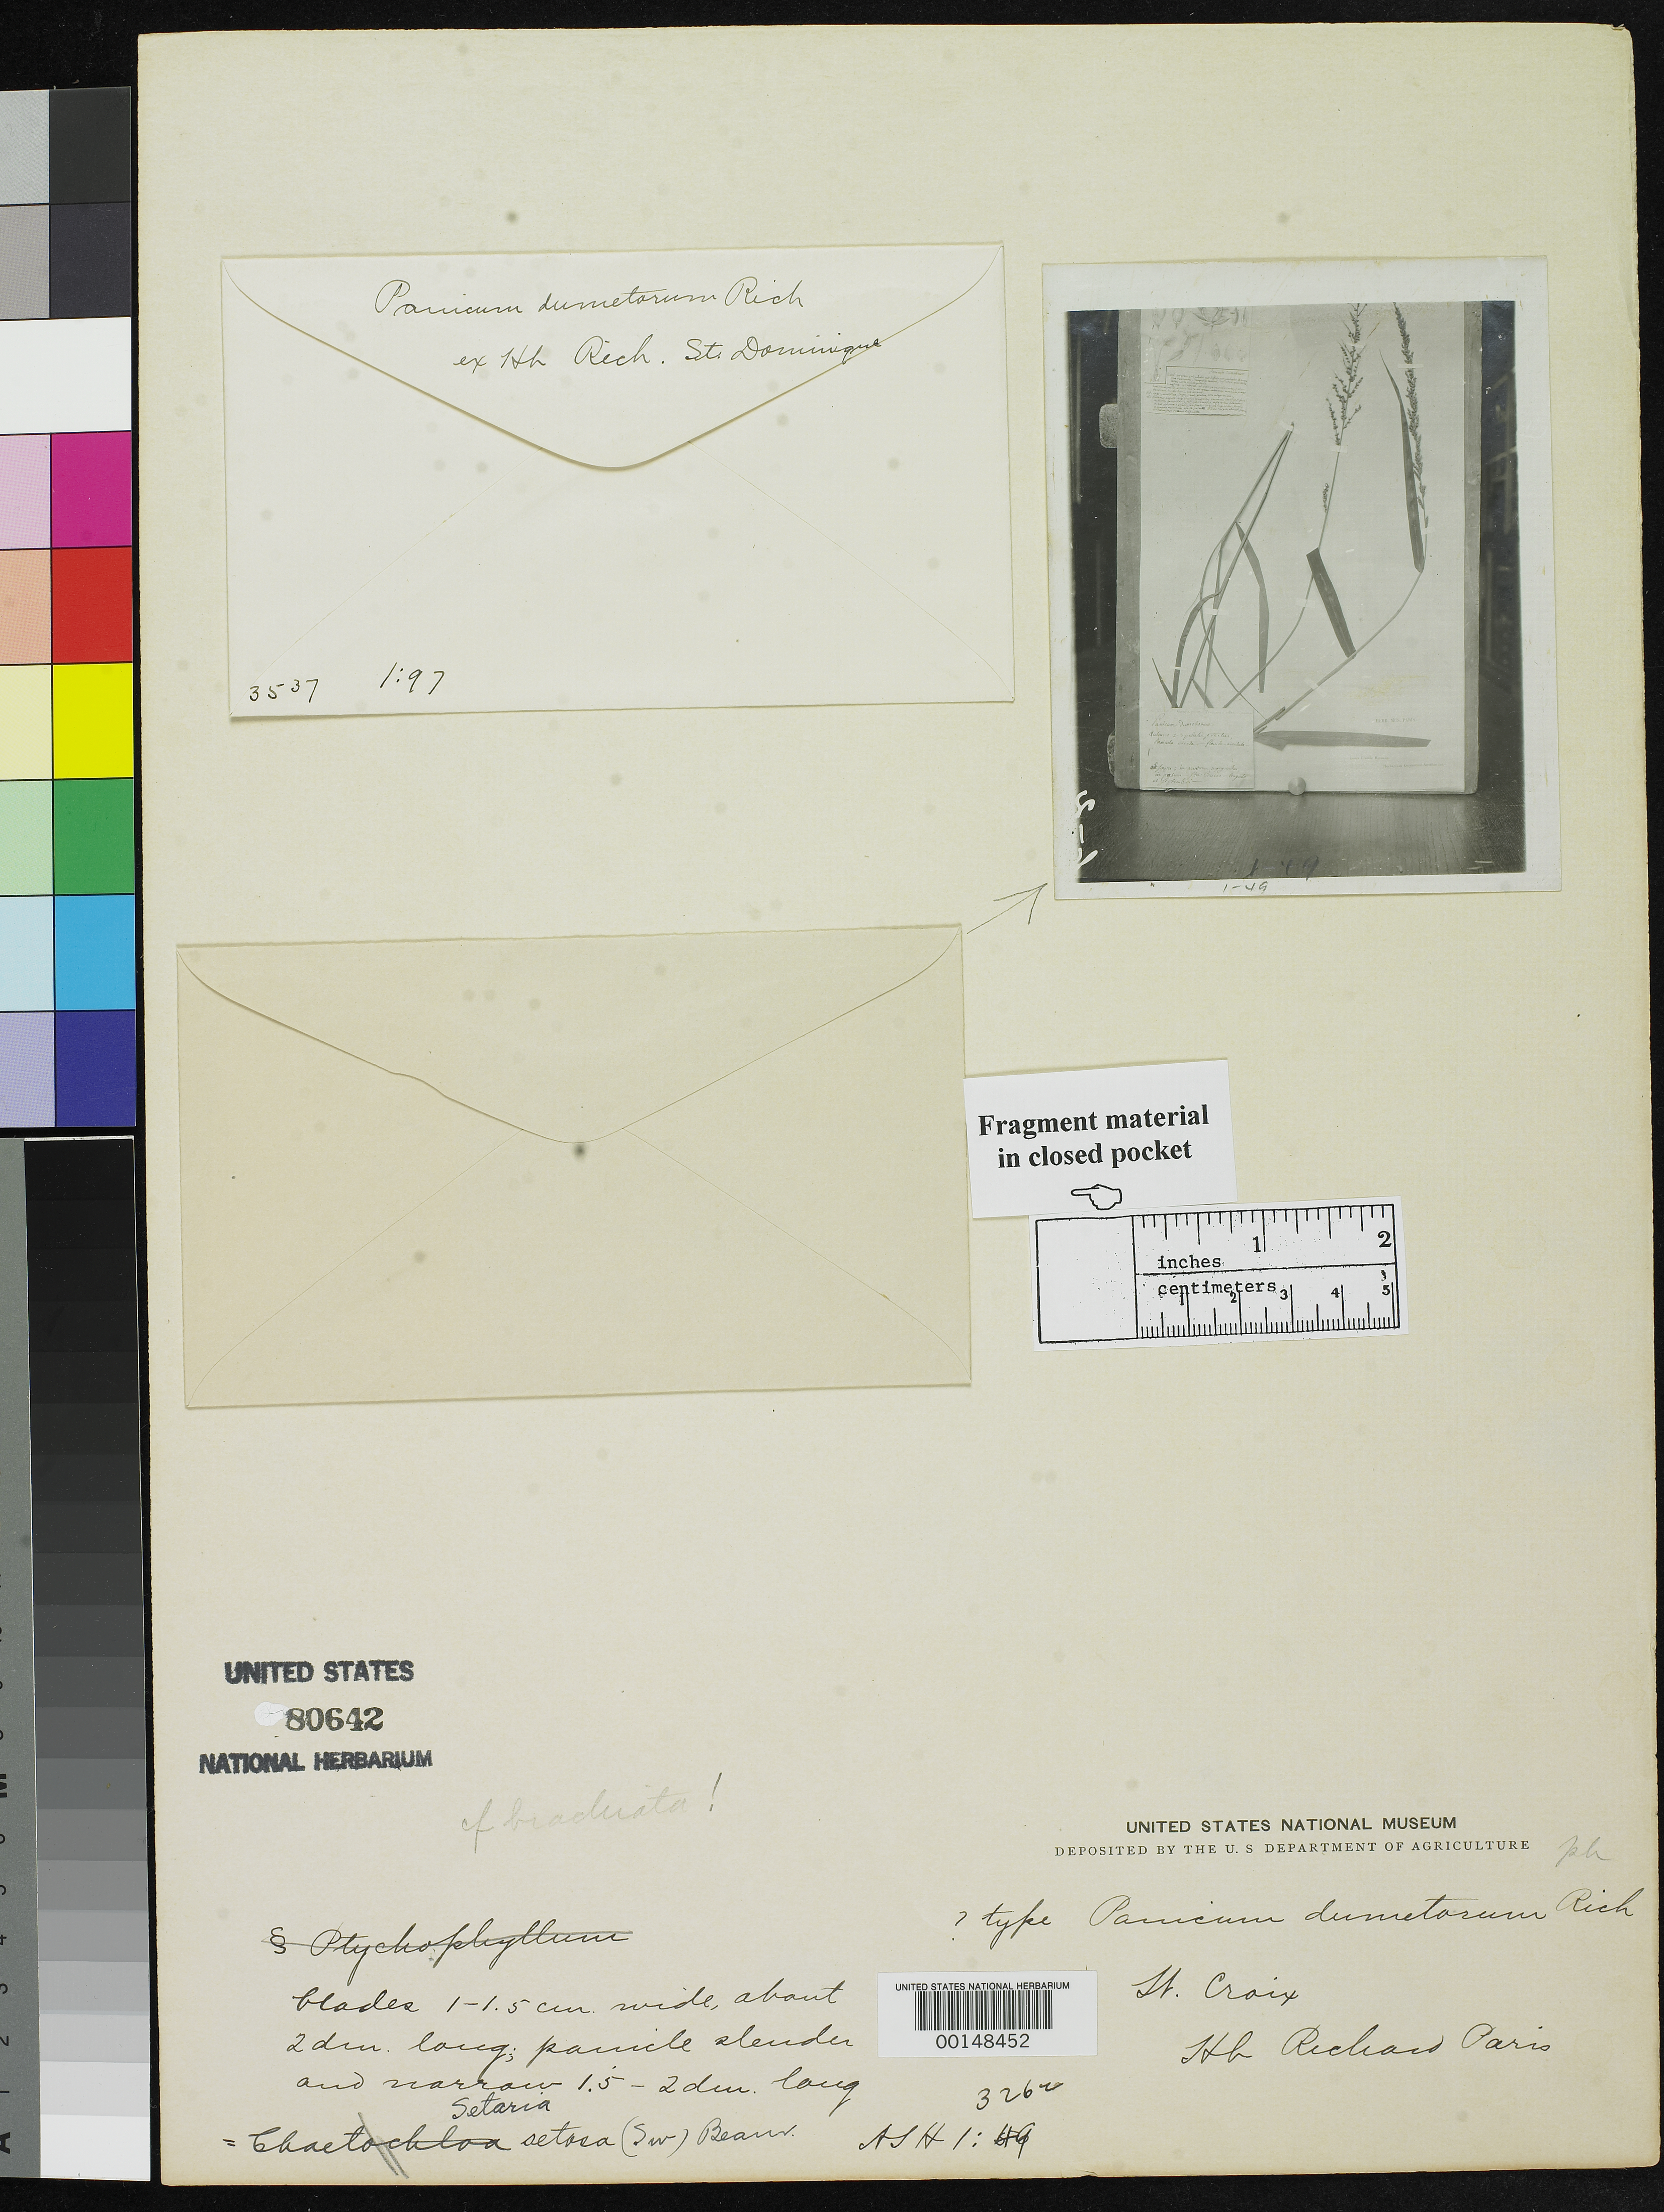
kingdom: Plantae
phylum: Tracheophyta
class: Liliopsida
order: Poales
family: Poaceae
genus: Panicum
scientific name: Panicum dumetorum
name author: A. Rich. ex Steud.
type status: Type Fragment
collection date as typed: Aug ---- to -- Sep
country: U.S. Virgin Islands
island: St. Croix Island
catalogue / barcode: US 80642